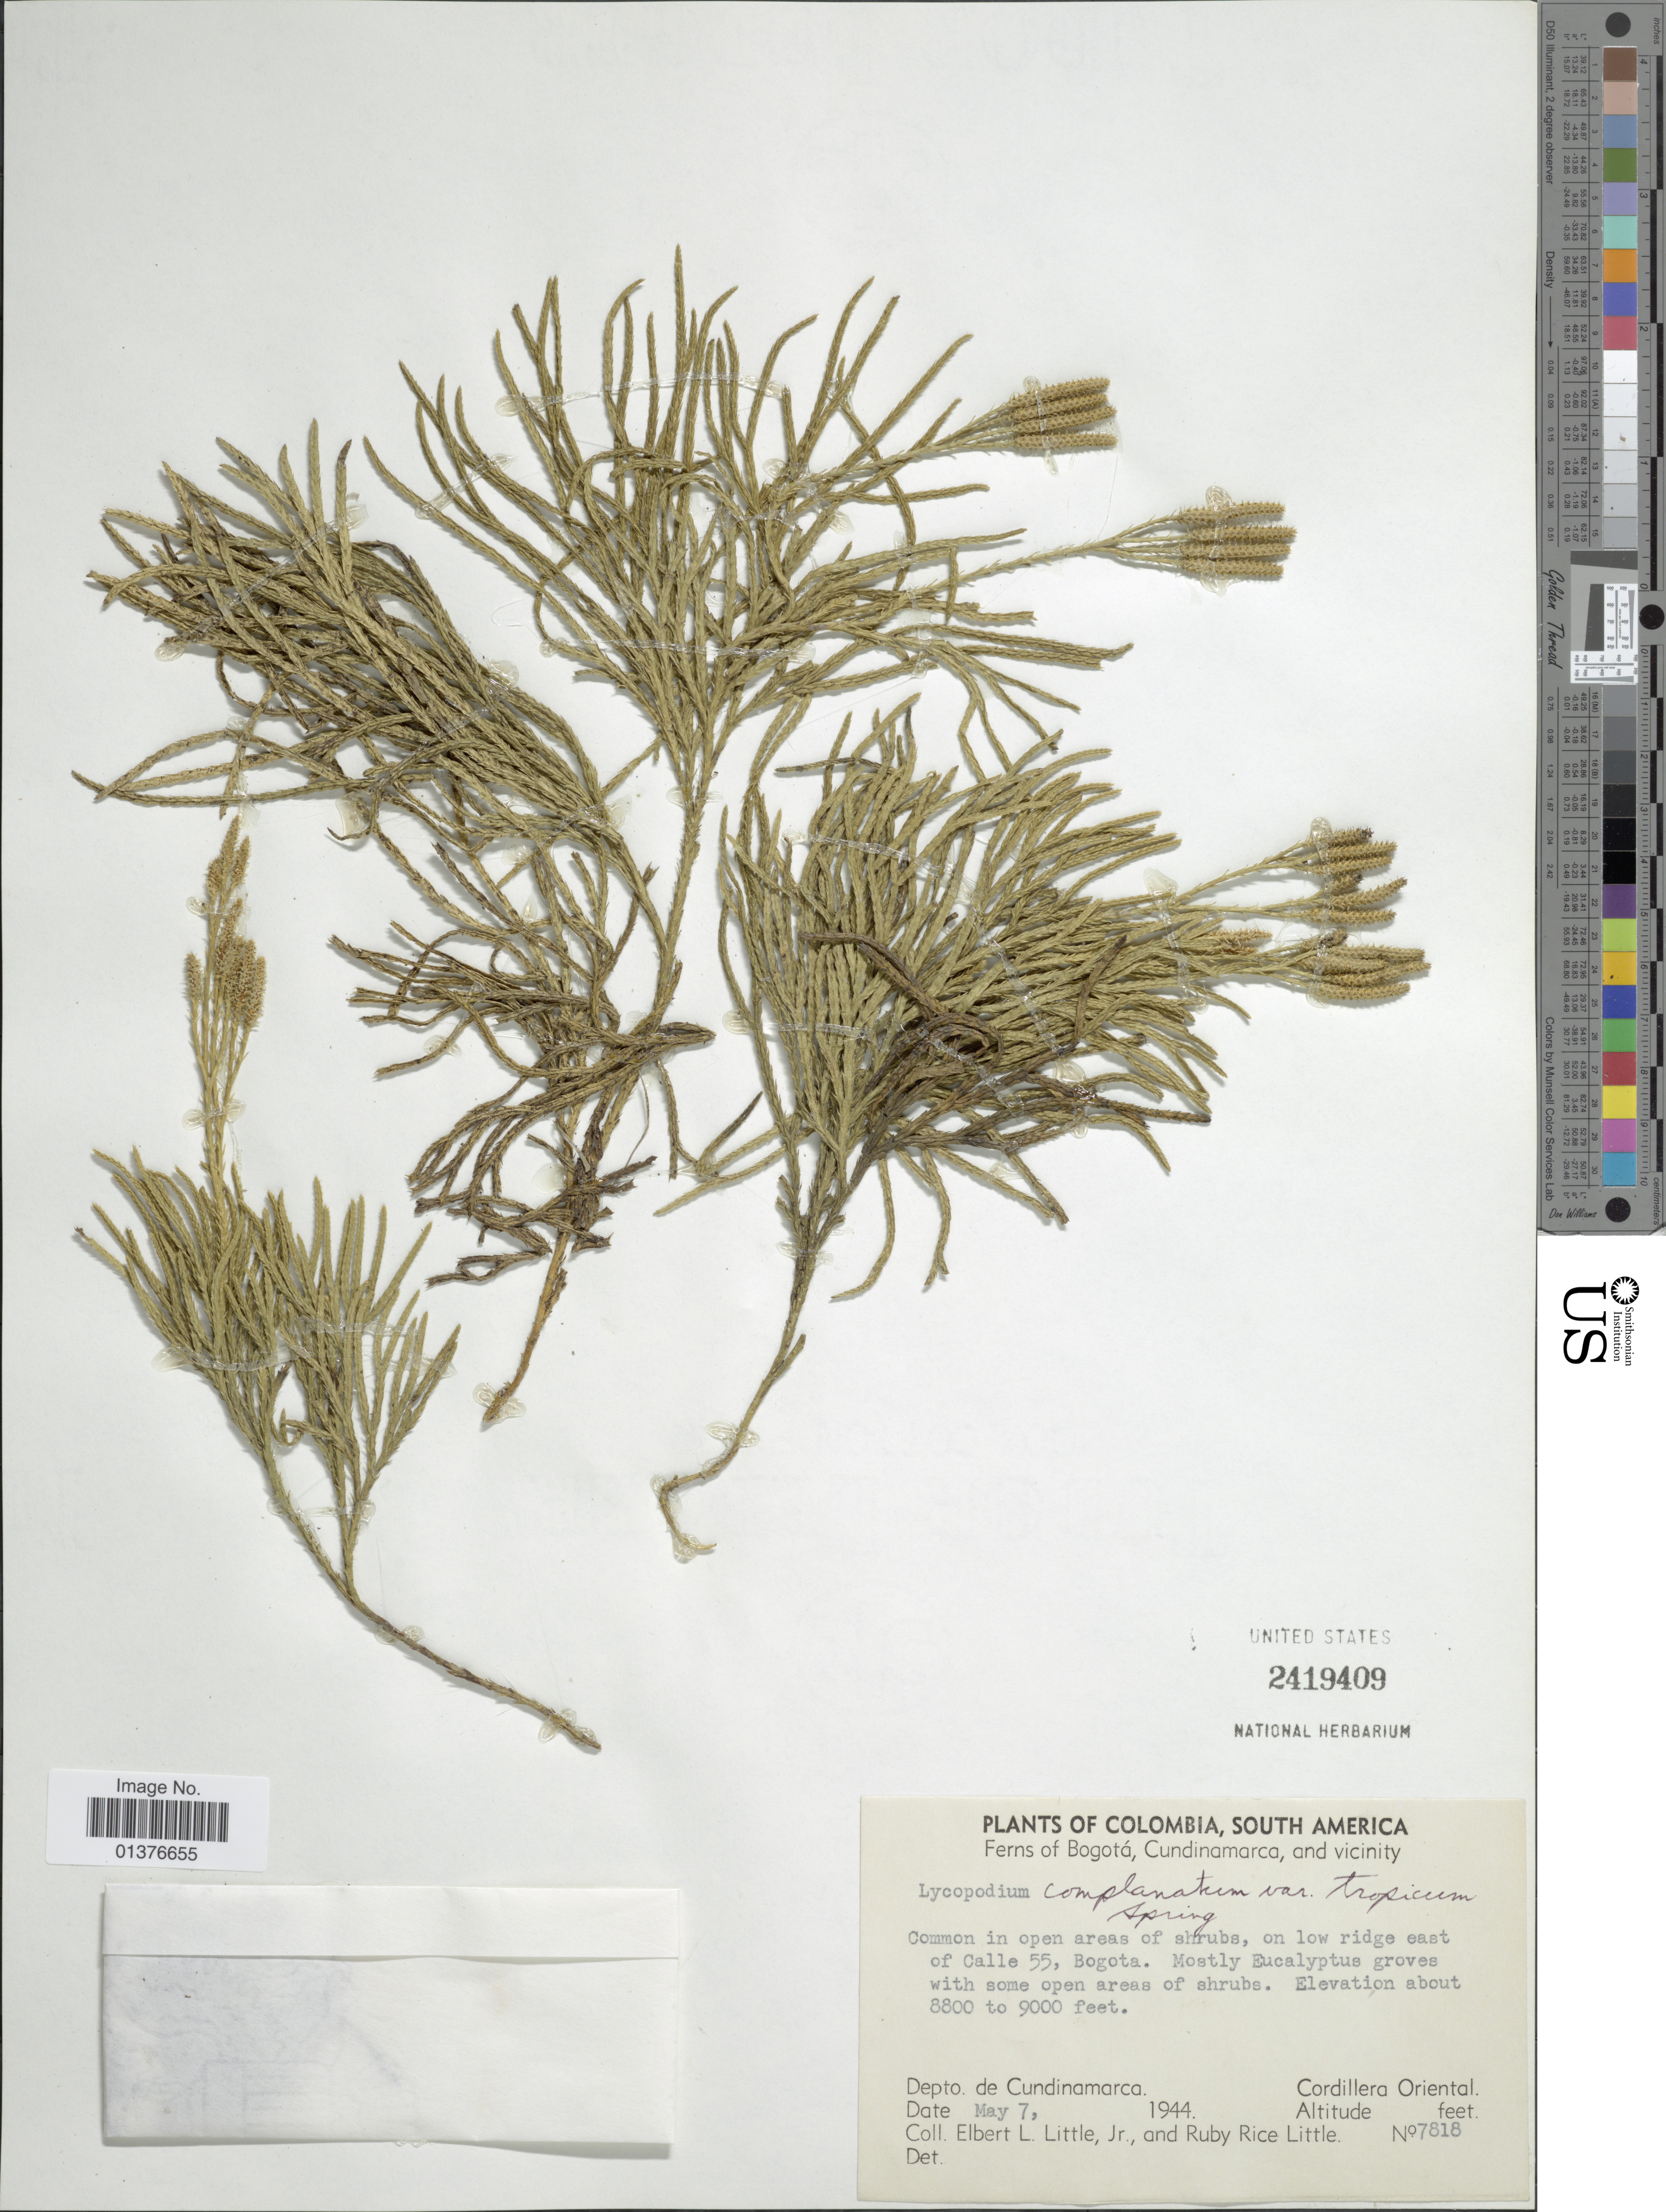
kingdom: Plantae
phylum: Tracheophyta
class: Lycopodiopsida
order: Lycopodiales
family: Lycopodiaceae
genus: Diphasiastrum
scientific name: Diphasiastrum thyoides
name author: (Humb. & Bonpl. ex Willd.) Holub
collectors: E. L. Little & R. R. Little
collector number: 7818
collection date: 1944-05-07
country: Colombia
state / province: Cundinamarca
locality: Common in open areas of shrubs, on low ridge east of Calle 55, Bogota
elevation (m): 2682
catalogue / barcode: US 2419409